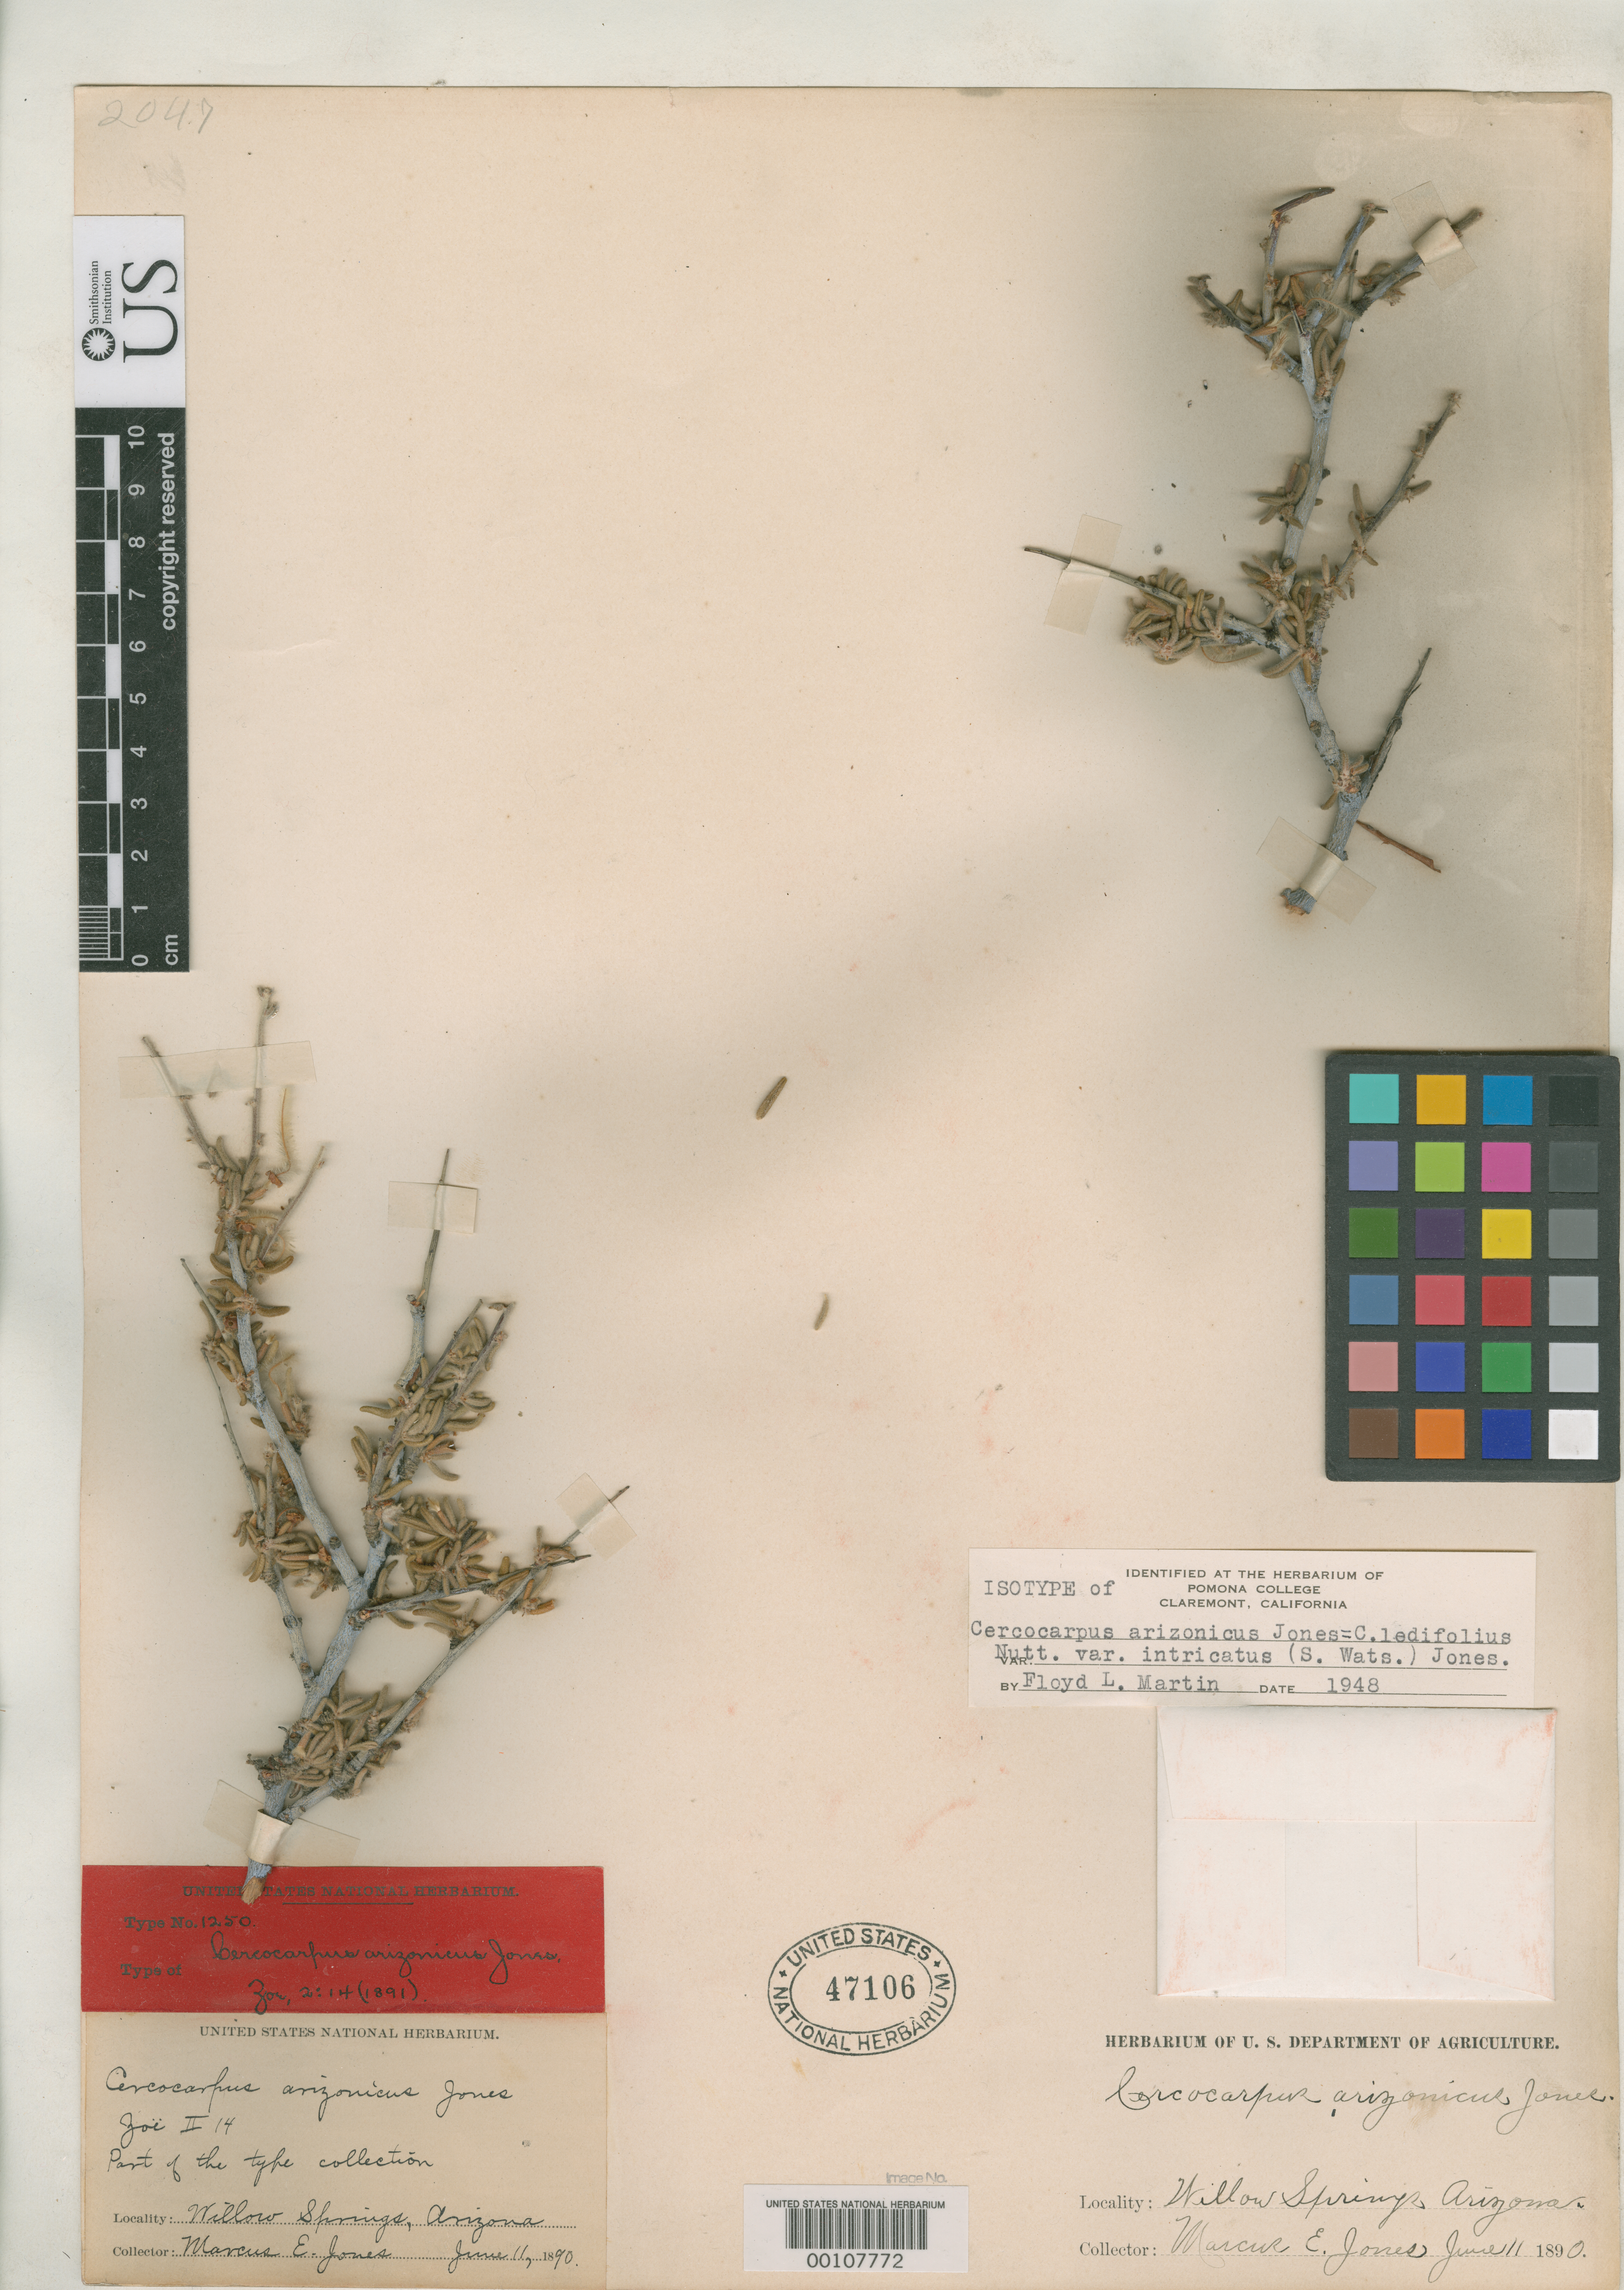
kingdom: Plantae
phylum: Tracheophyta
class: Magnoliopsida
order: Rosales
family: Rosaceae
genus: Cercocarpus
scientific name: Cercocarpus arizonicus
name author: M.E. Jones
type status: Isotype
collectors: M. E. Jones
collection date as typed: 11 Jun 1890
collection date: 1890-06-11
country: United States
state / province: Arizona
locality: Willow Springs.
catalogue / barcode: US 47106